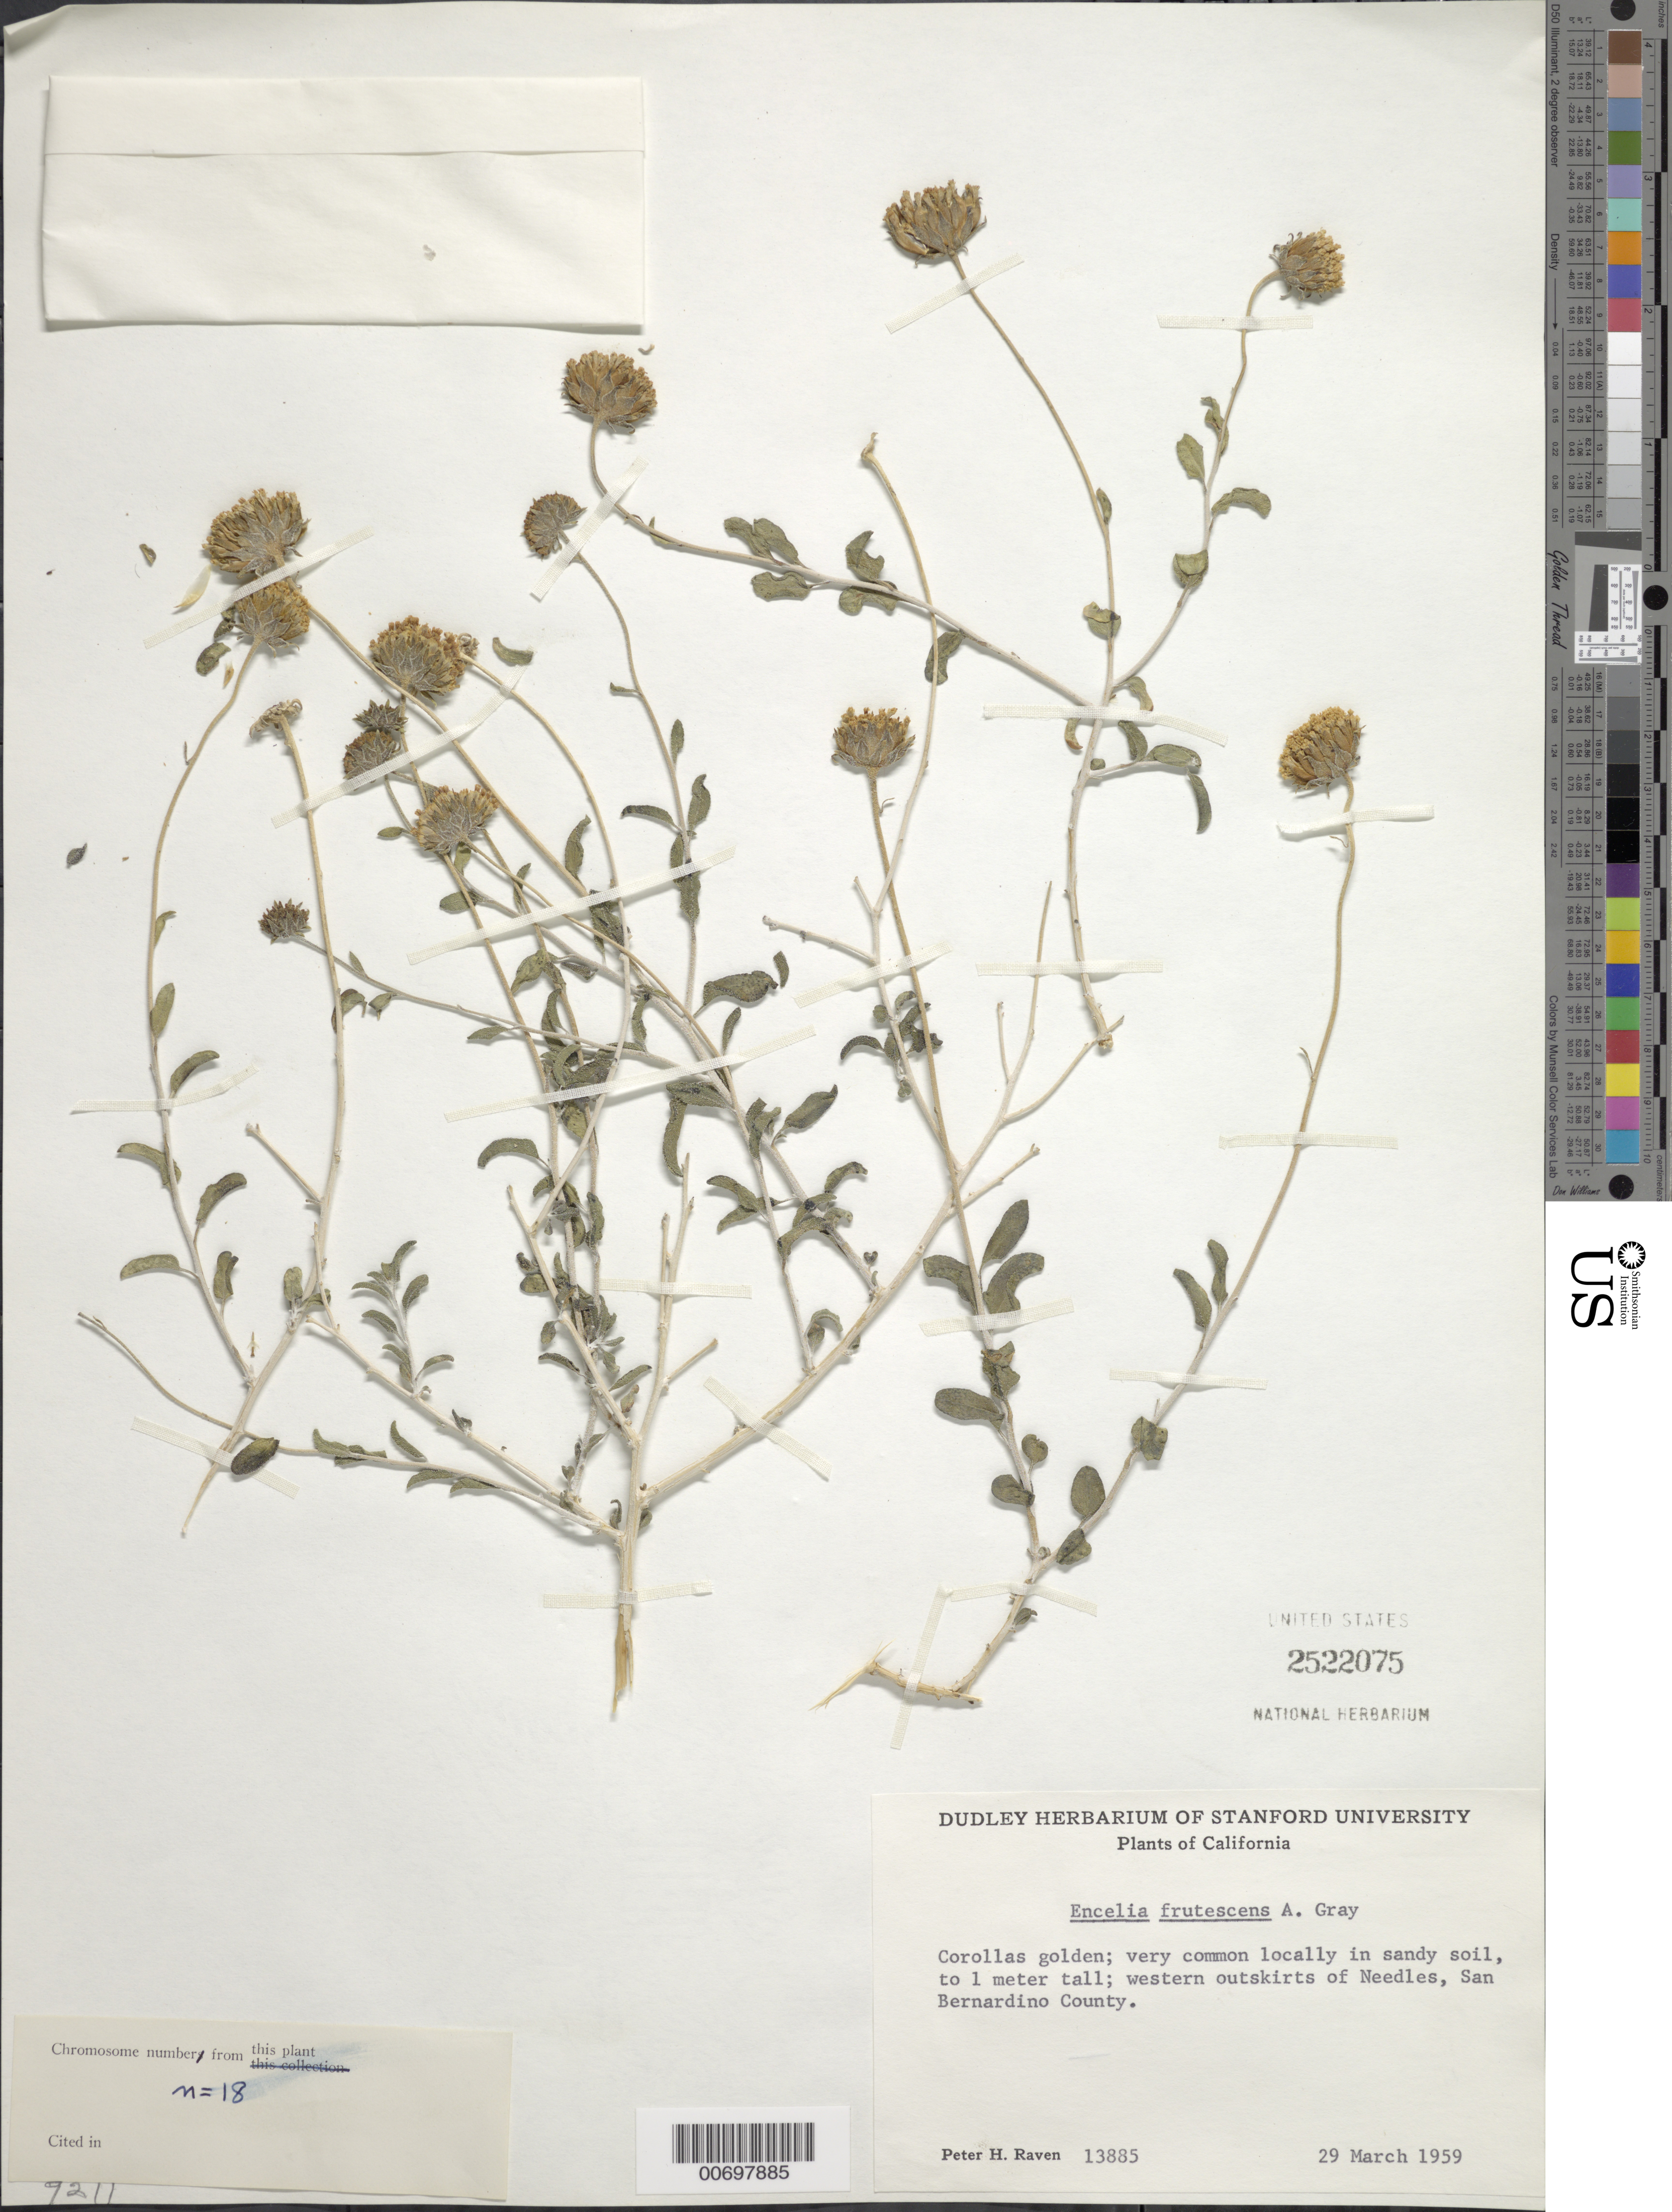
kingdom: Plantae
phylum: Tracheophyta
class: Magnoliopsida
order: Asterales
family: Asteraceae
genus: Encelia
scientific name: Encelia frutescens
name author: (A. Gray) A. Gray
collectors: P. H. Raven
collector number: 13885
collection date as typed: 29 Mar 1959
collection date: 1959-03-29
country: United States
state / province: California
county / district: San Bernardino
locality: Western outskirts of Needles.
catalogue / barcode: US 2522075